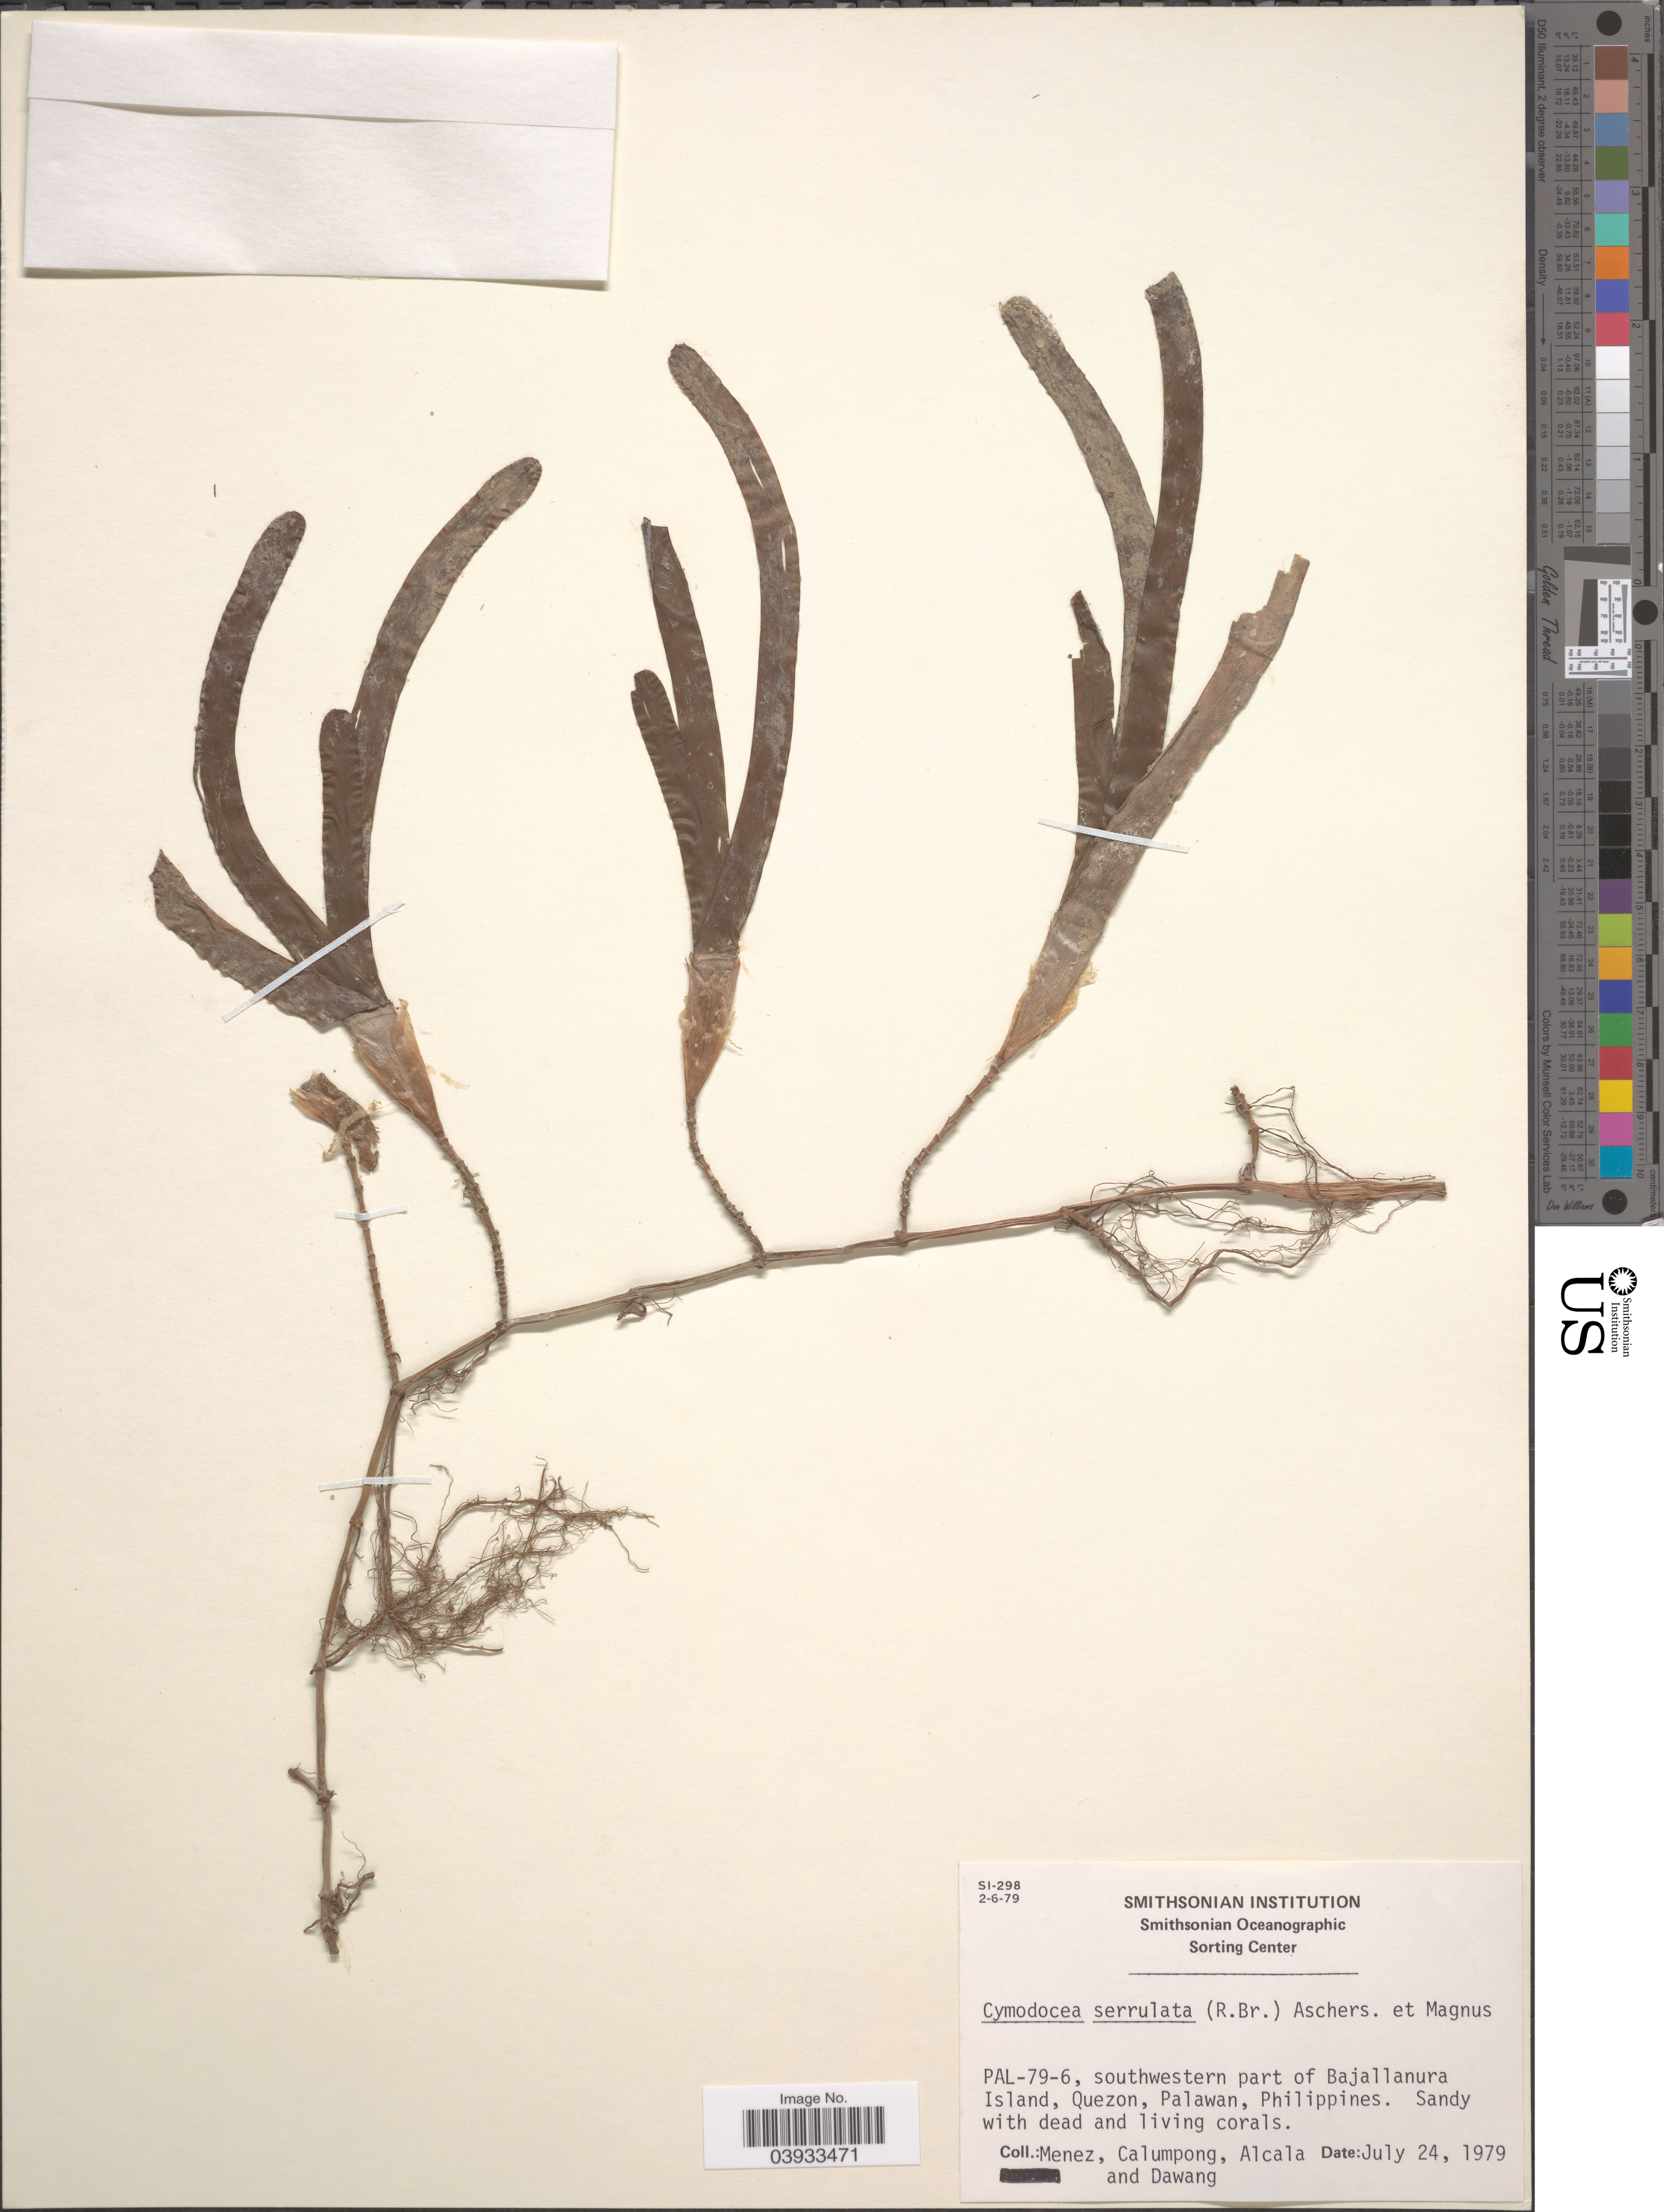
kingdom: Plantae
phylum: Tracheophyta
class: Liliopsida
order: Alismatales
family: Cymodoceaceae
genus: Cymodocea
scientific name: Cymodocea serrulata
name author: (R. Br.) Magnus & Ashers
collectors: Menez, Calumpong, Alcala & Dawang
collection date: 1979-07-24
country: Philippines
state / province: Mimaropa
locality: PAL-79-6, southwestern part of Bajallanura Island, Quezon, Palawan.